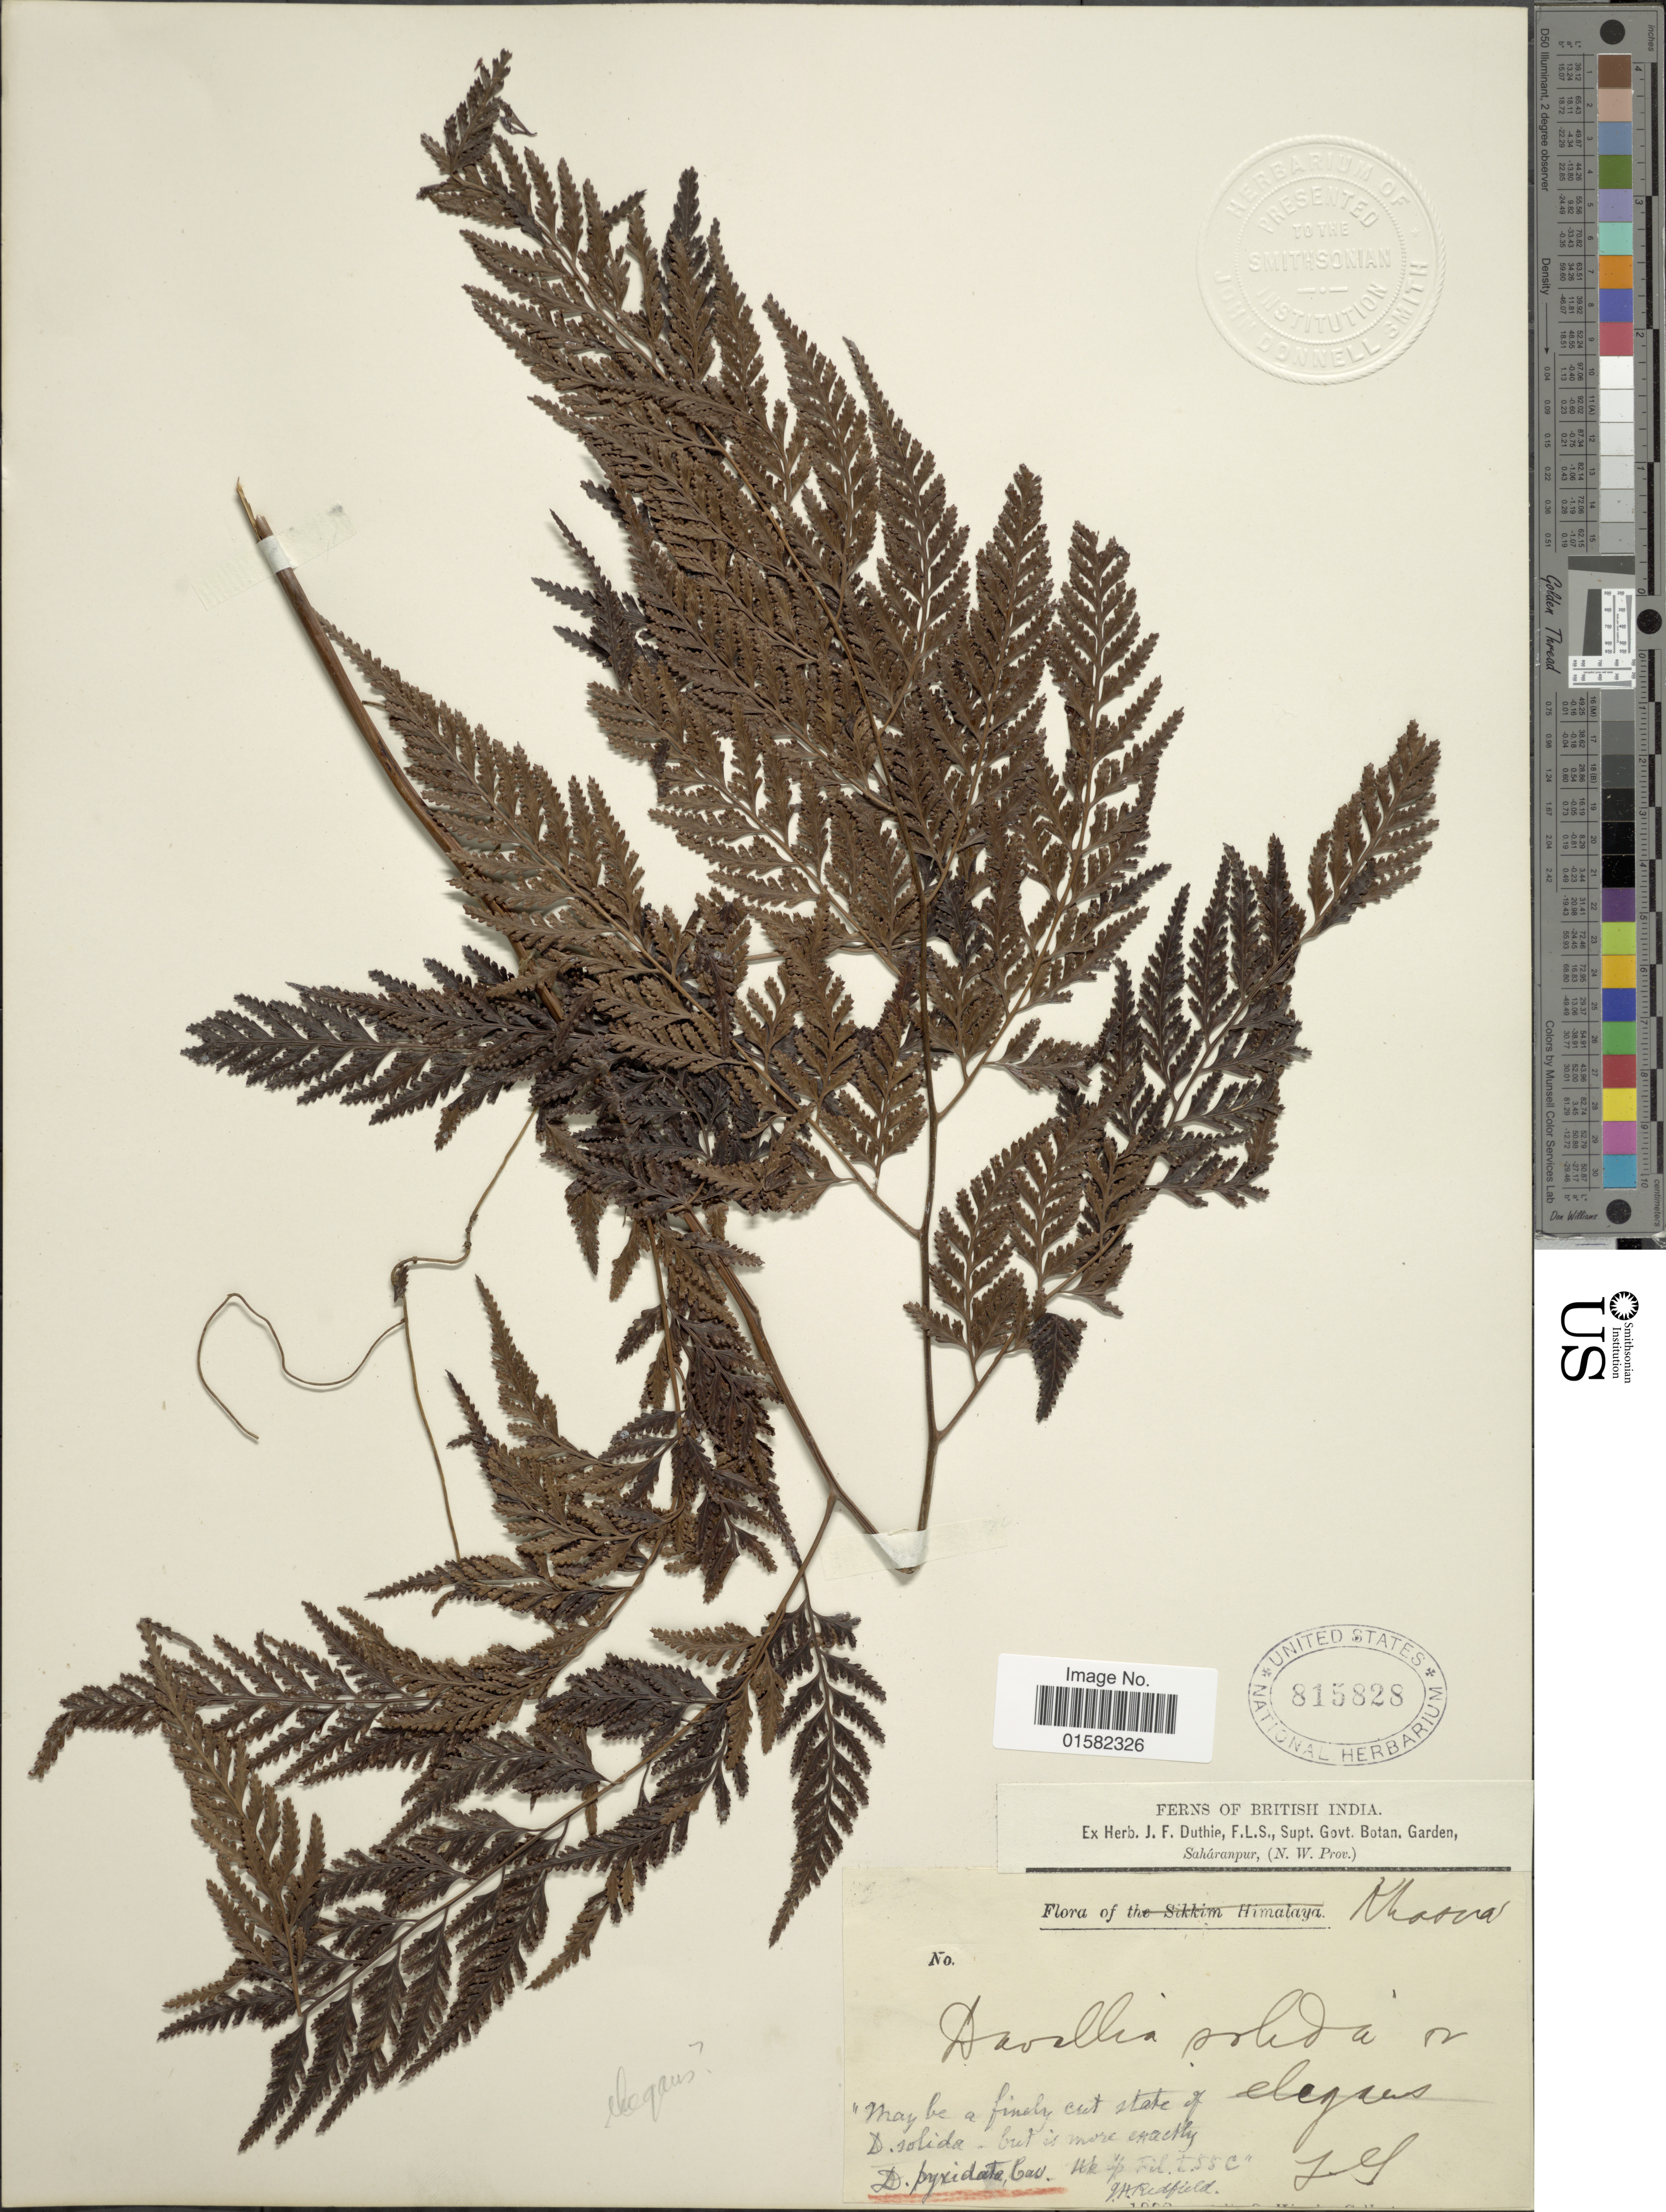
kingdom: Plantae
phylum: Tracheophyta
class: Polypodiopsida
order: Polypodiales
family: Davalliaceae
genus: Wibelia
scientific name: Wibelia denticulata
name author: (Burm. f.) M. Kato & Tsutsumi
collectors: ex herb. J. F. Duthie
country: India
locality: Ferns of British India, Khasia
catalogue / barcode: US 815828